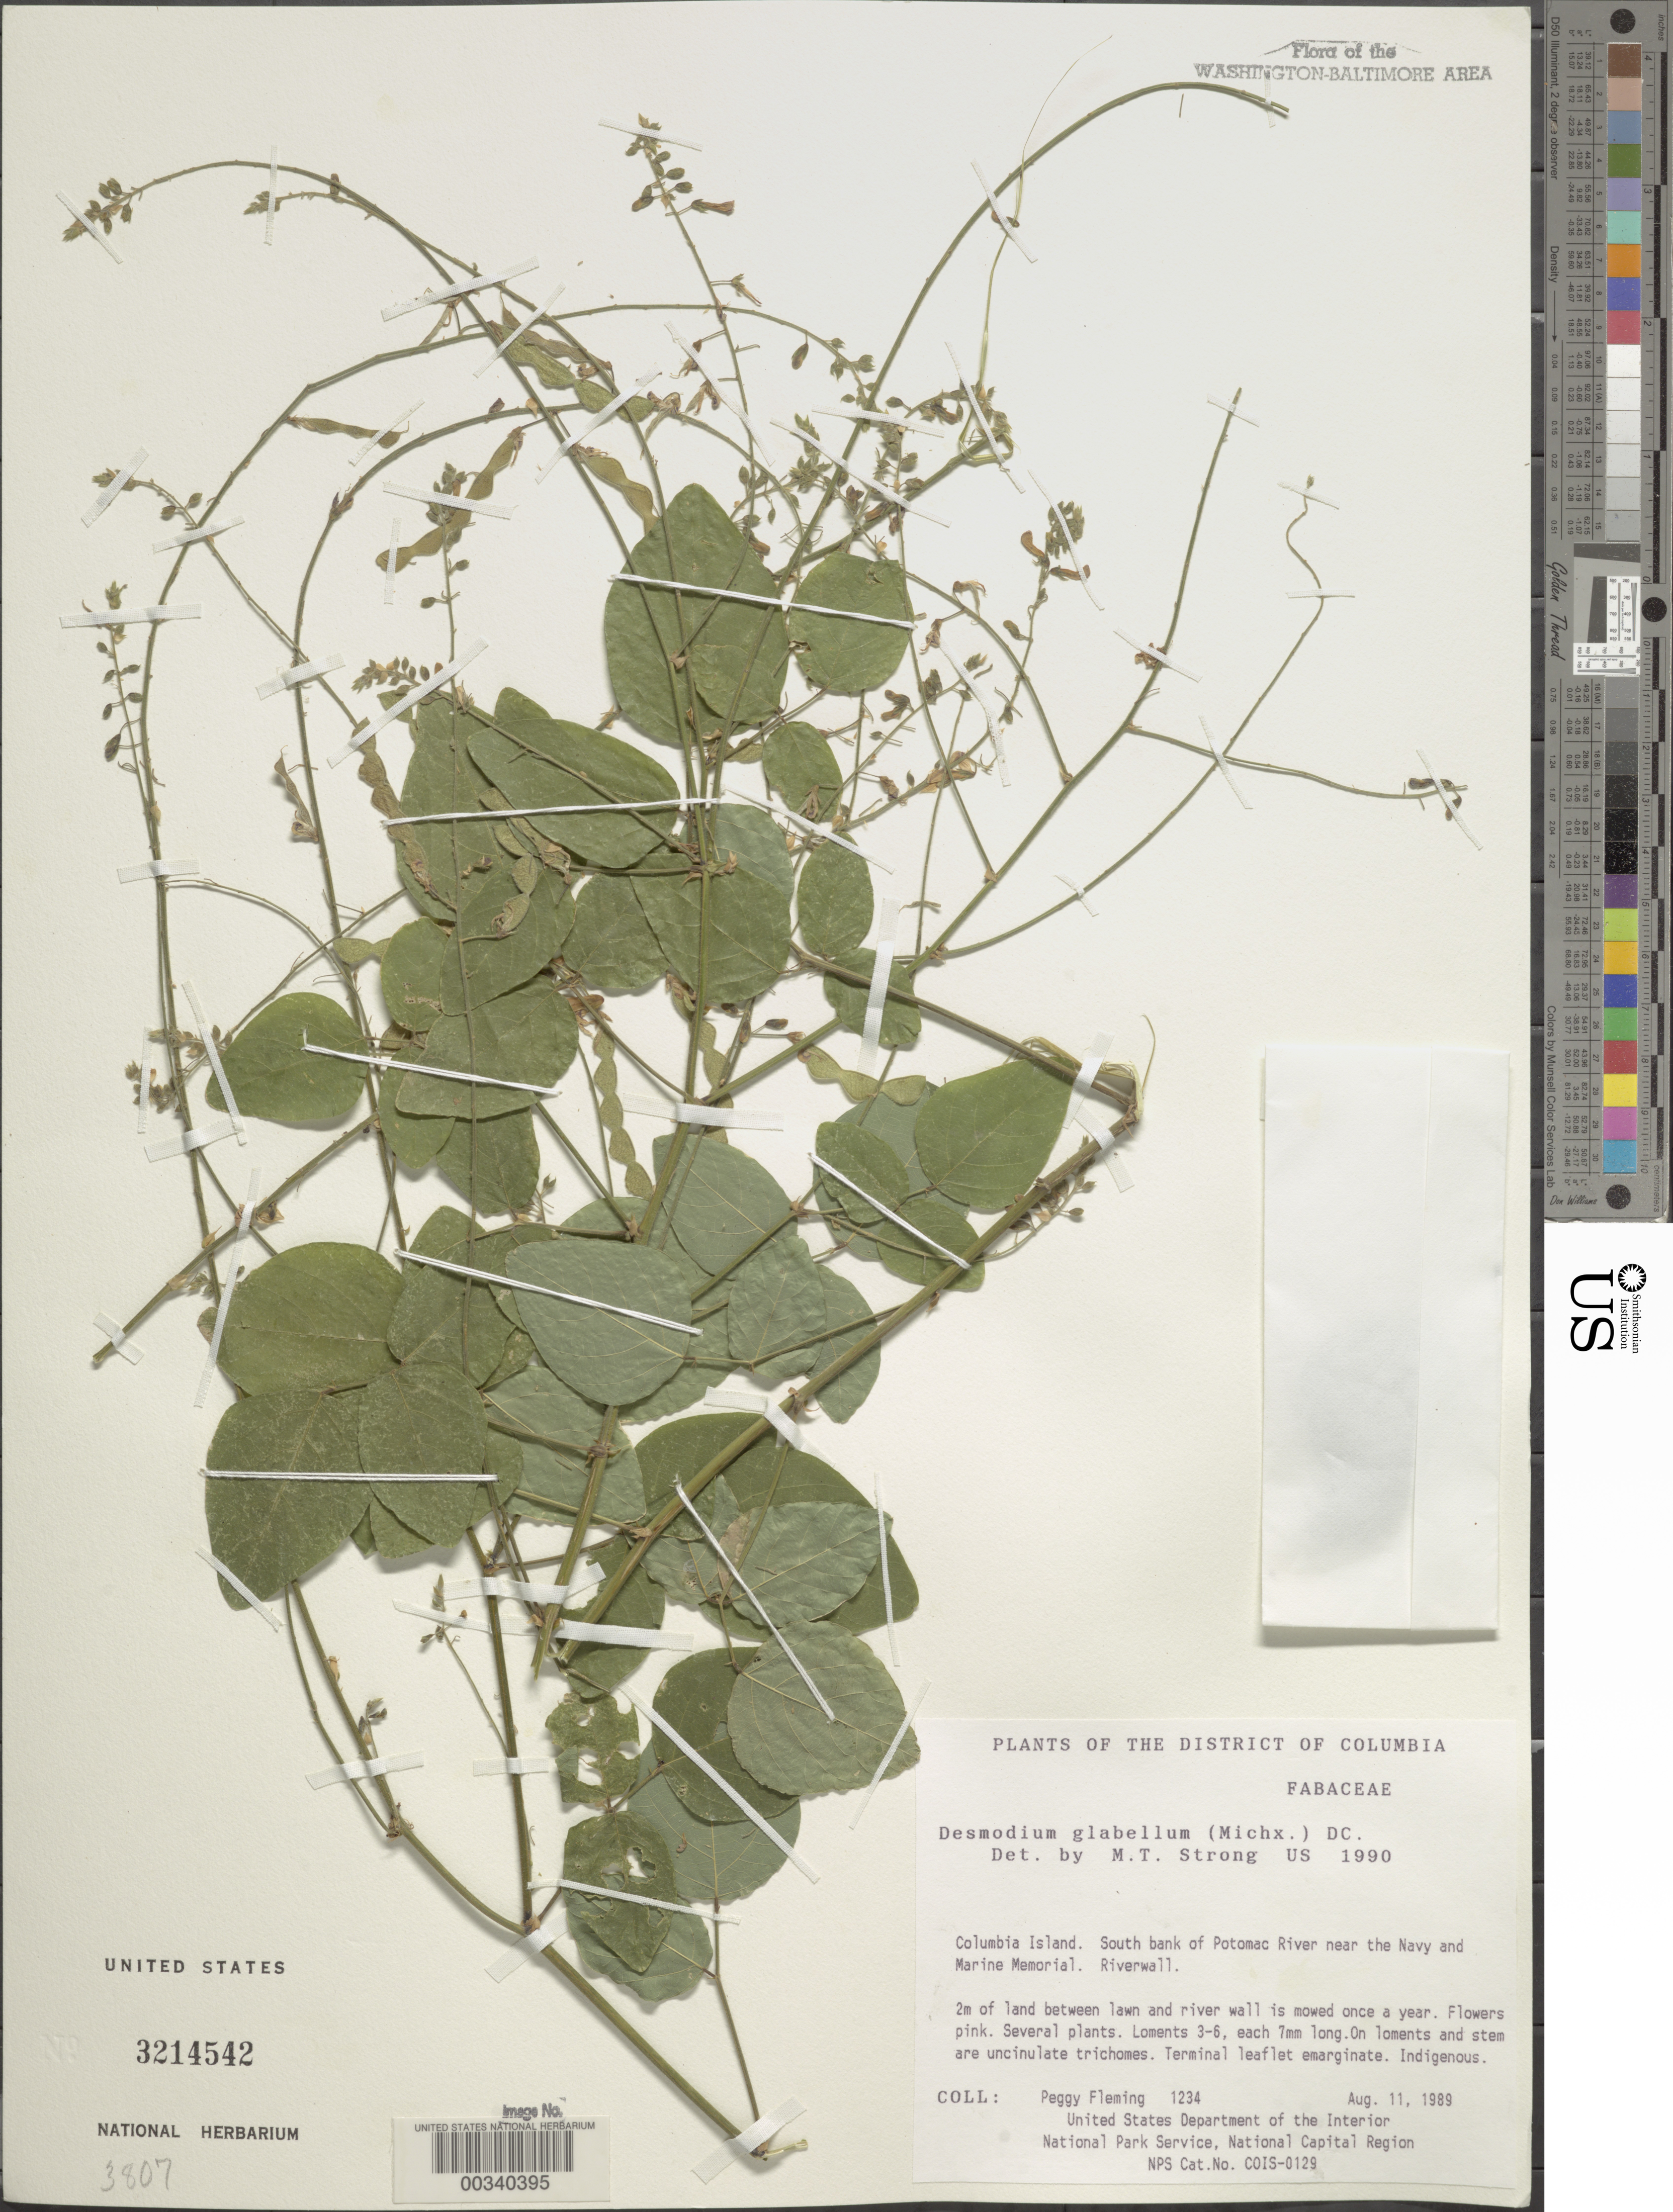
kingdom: Plantae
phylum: Tracheophyta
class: Magnoliopsida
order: Fabales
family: Fabaceae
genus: Desmodium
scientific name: Desmodium glabellum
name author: (Michx.) DC.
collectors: P. Fleming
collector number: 1234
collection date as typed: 11 Aug 1989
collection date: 1989-08-11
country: United States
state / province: District of Columbia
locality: Columbia Island, S bank of Potomac River near the Navy and Marine Memorial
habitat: Riverwall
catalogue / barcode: US 3214542